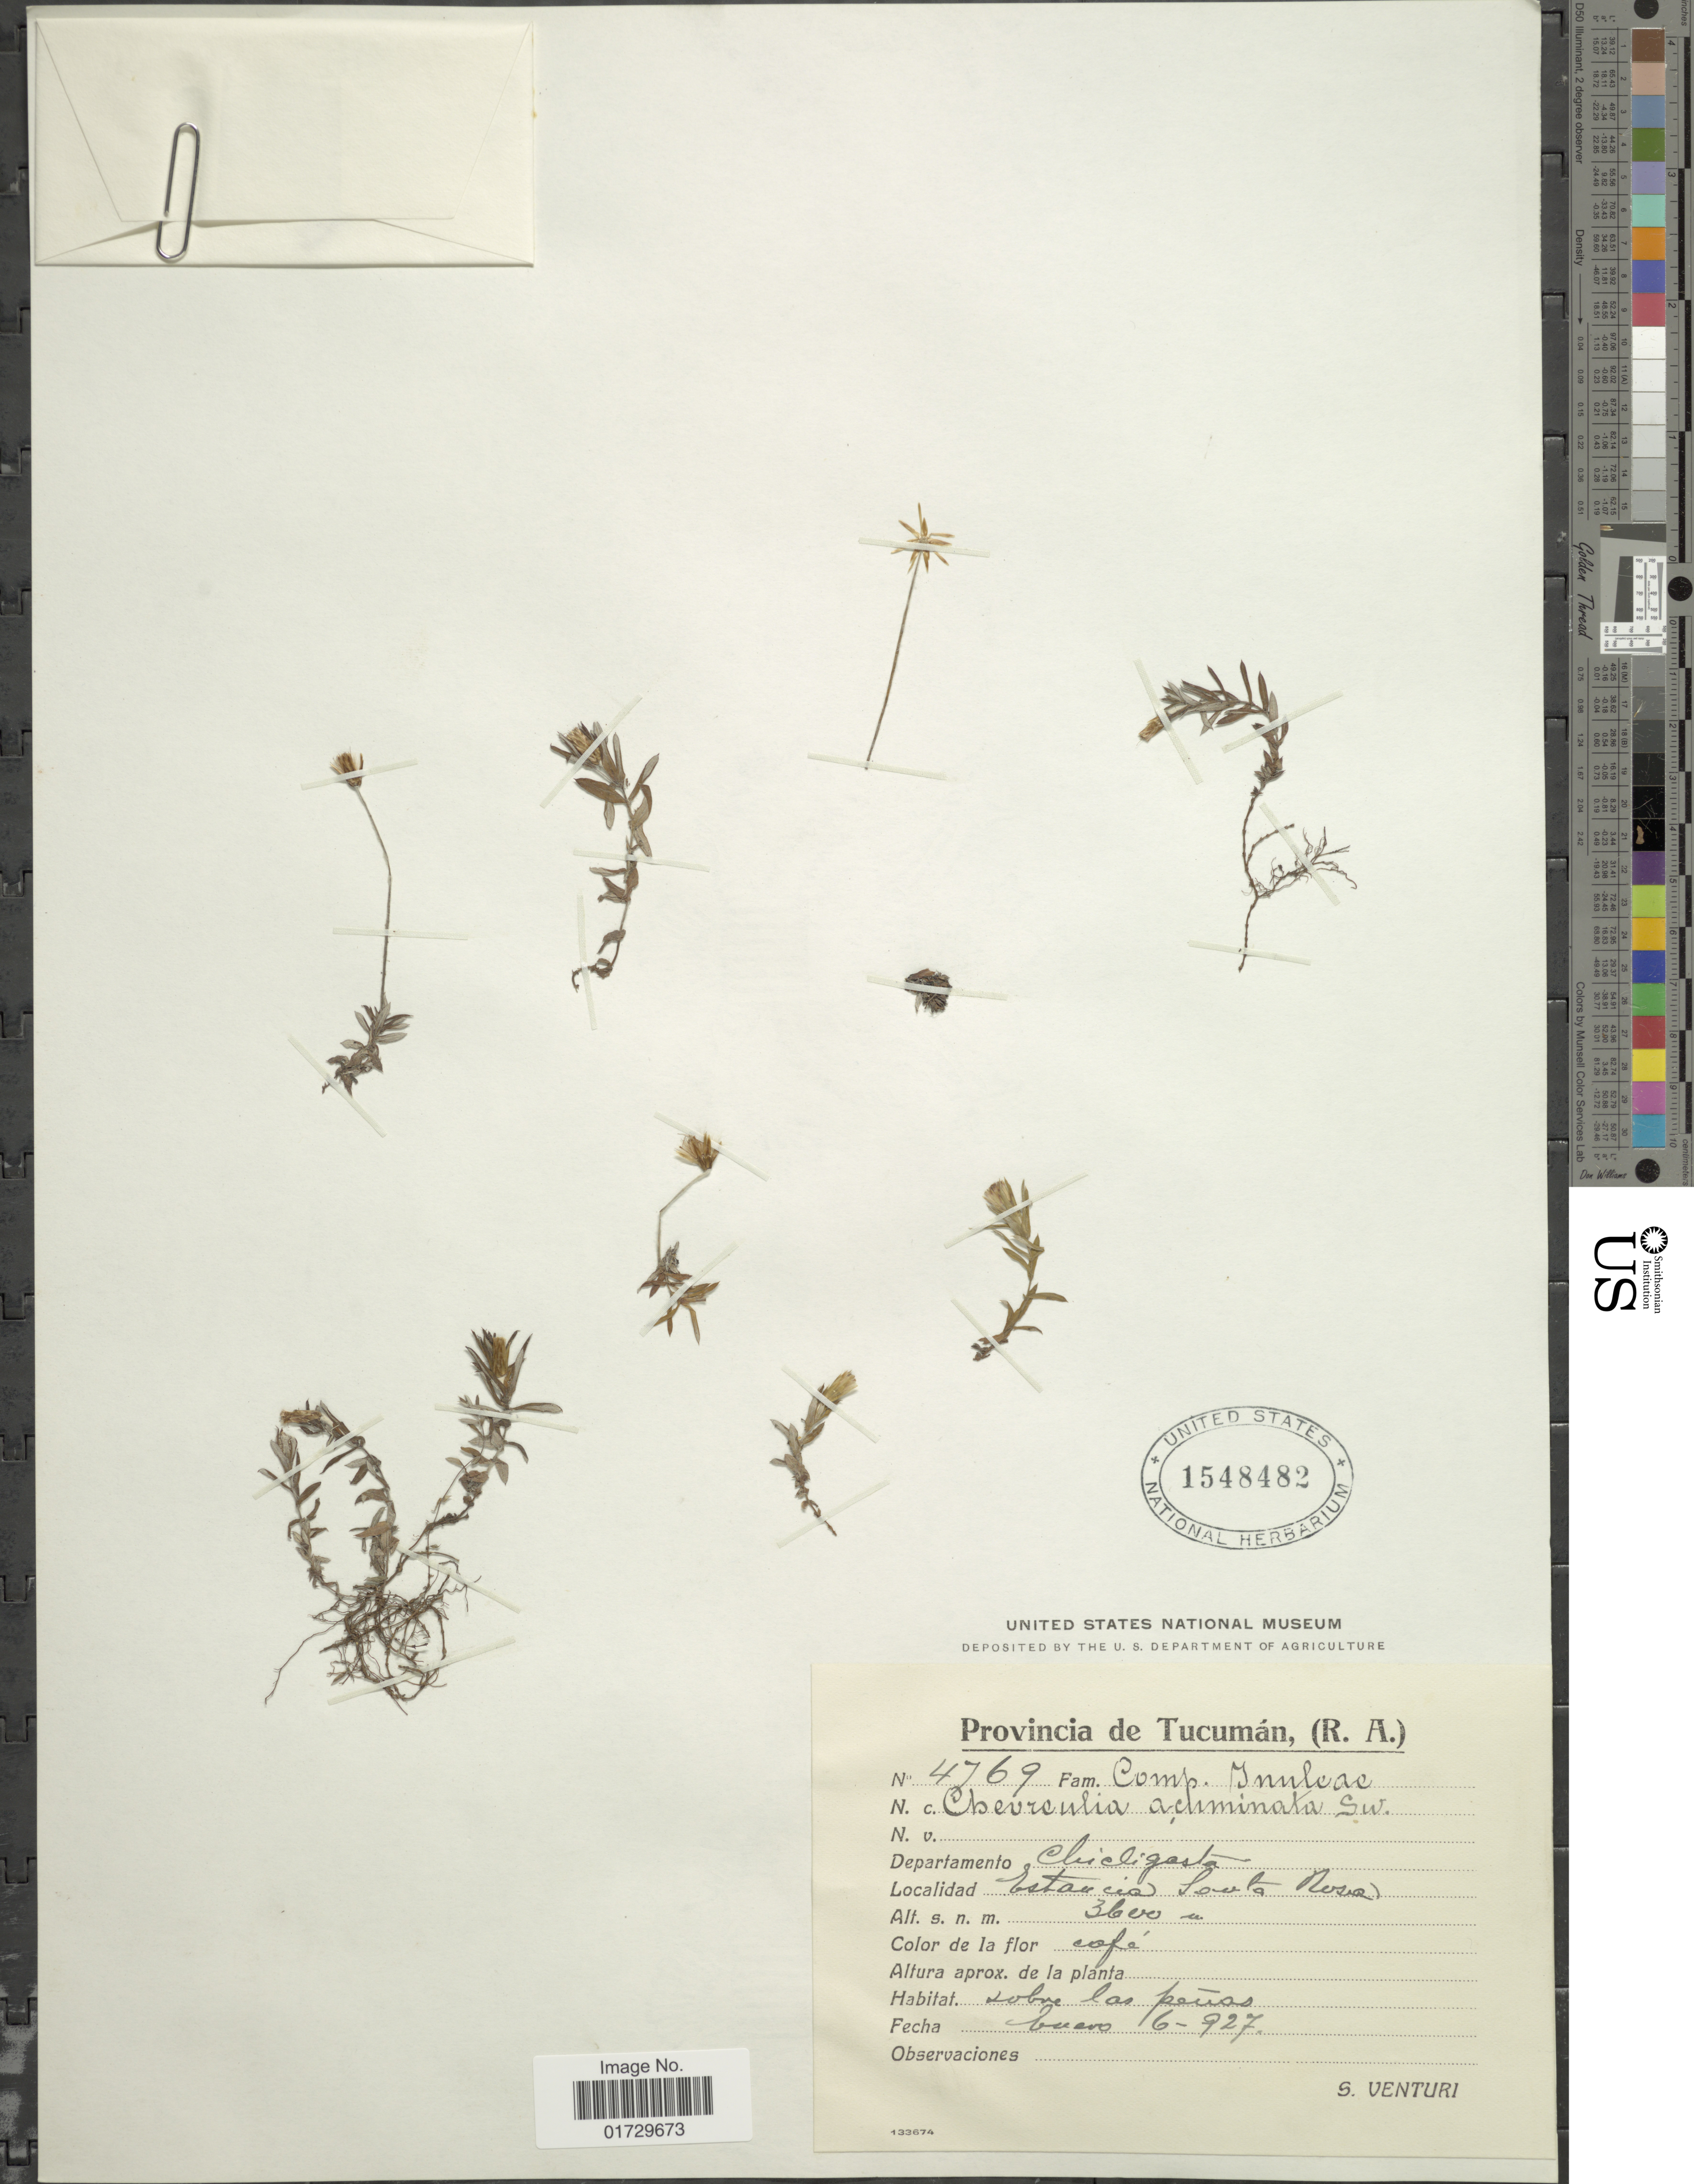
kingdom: Plantae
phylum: Tracheophyta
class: Magnoliopsida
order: Asterales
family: Asteraceae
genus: Chevreulia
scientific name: Chevreulia acuminata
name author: Less.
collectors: S. Venturi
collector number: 4769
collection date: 1927-01-16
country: Argentina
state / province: Tucuman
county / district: Chicligasta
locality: Estancia Santa Rosa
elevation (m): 3600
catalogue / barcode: US 1548482